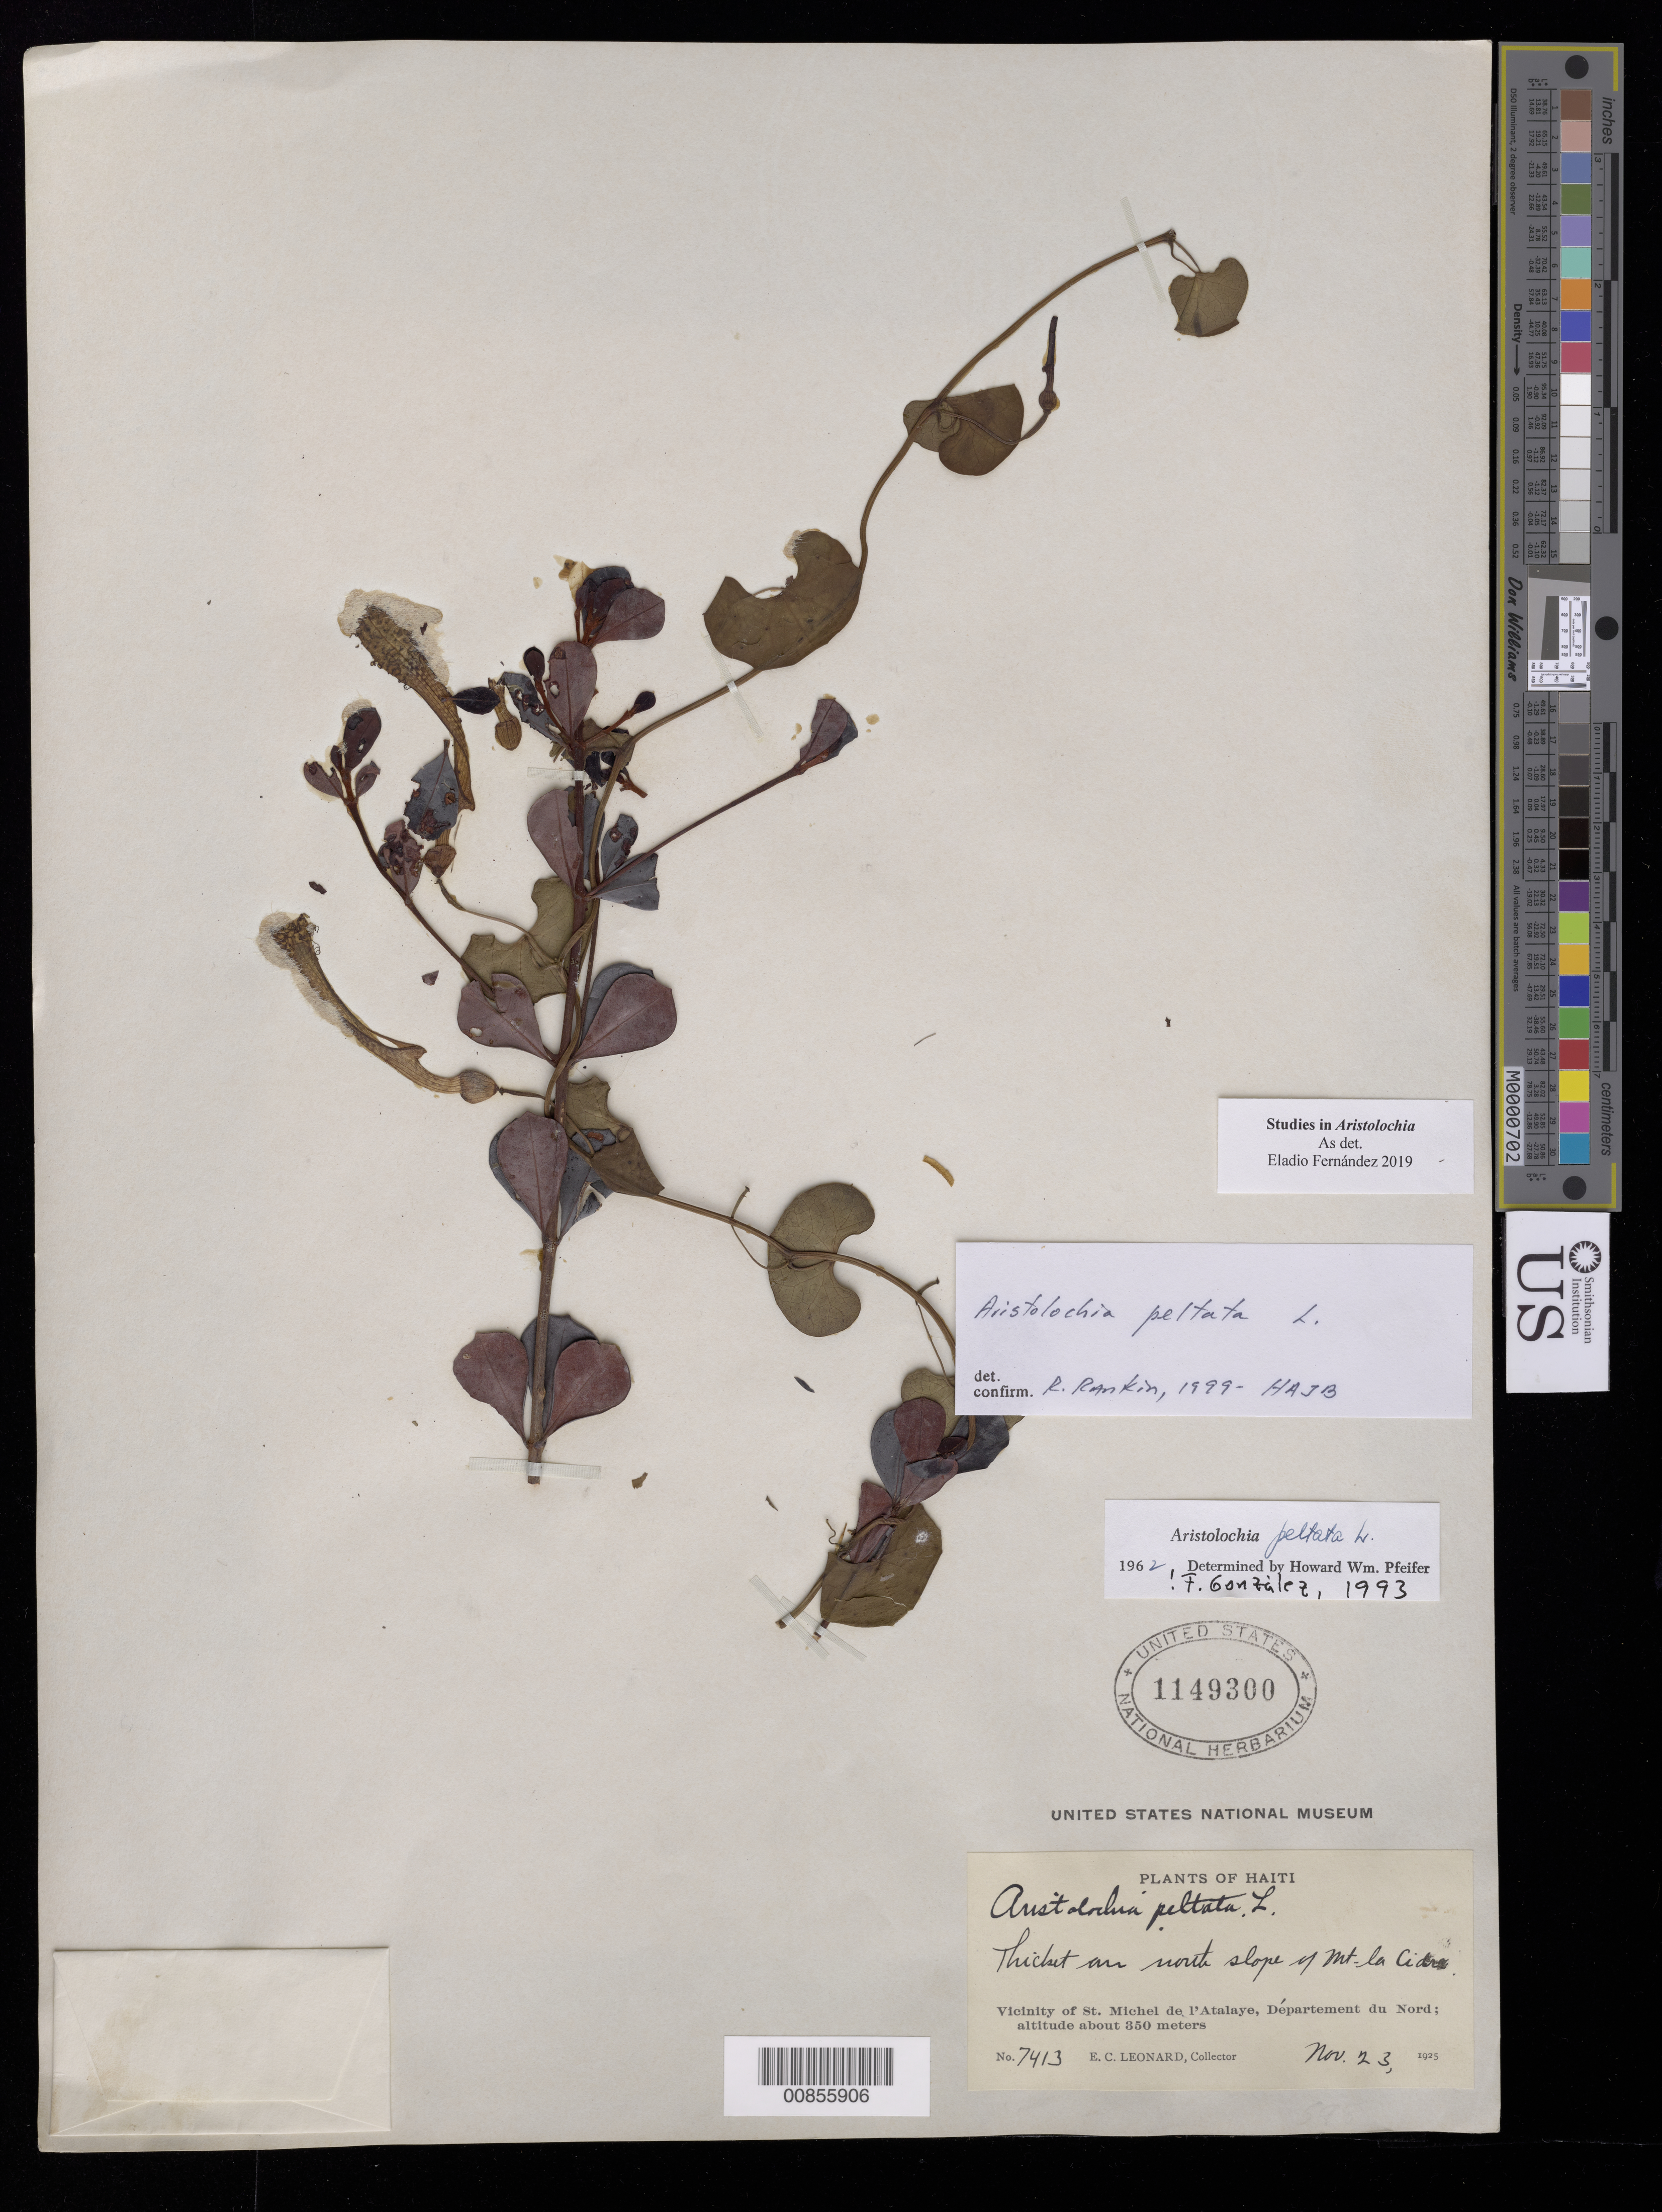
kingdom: Plantae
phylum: Tracheophyta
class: Magnoliopsida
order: Piperales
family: Aristolochiaceae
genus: Aristolochia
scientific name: Aristolochia peltata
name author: L.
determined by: Rankin Rodriguez, Rosa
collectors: E. C. Leonard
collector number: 7413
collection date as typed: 23 Nov 1925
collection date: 1925-11-23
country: Haiti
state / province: Nord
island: Hispaniola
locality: Vicinity of St. Michel de l'Atalaye. North slope of Mt. la Cidre.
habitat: Thicket.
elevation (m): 350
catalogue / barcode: US 1149300